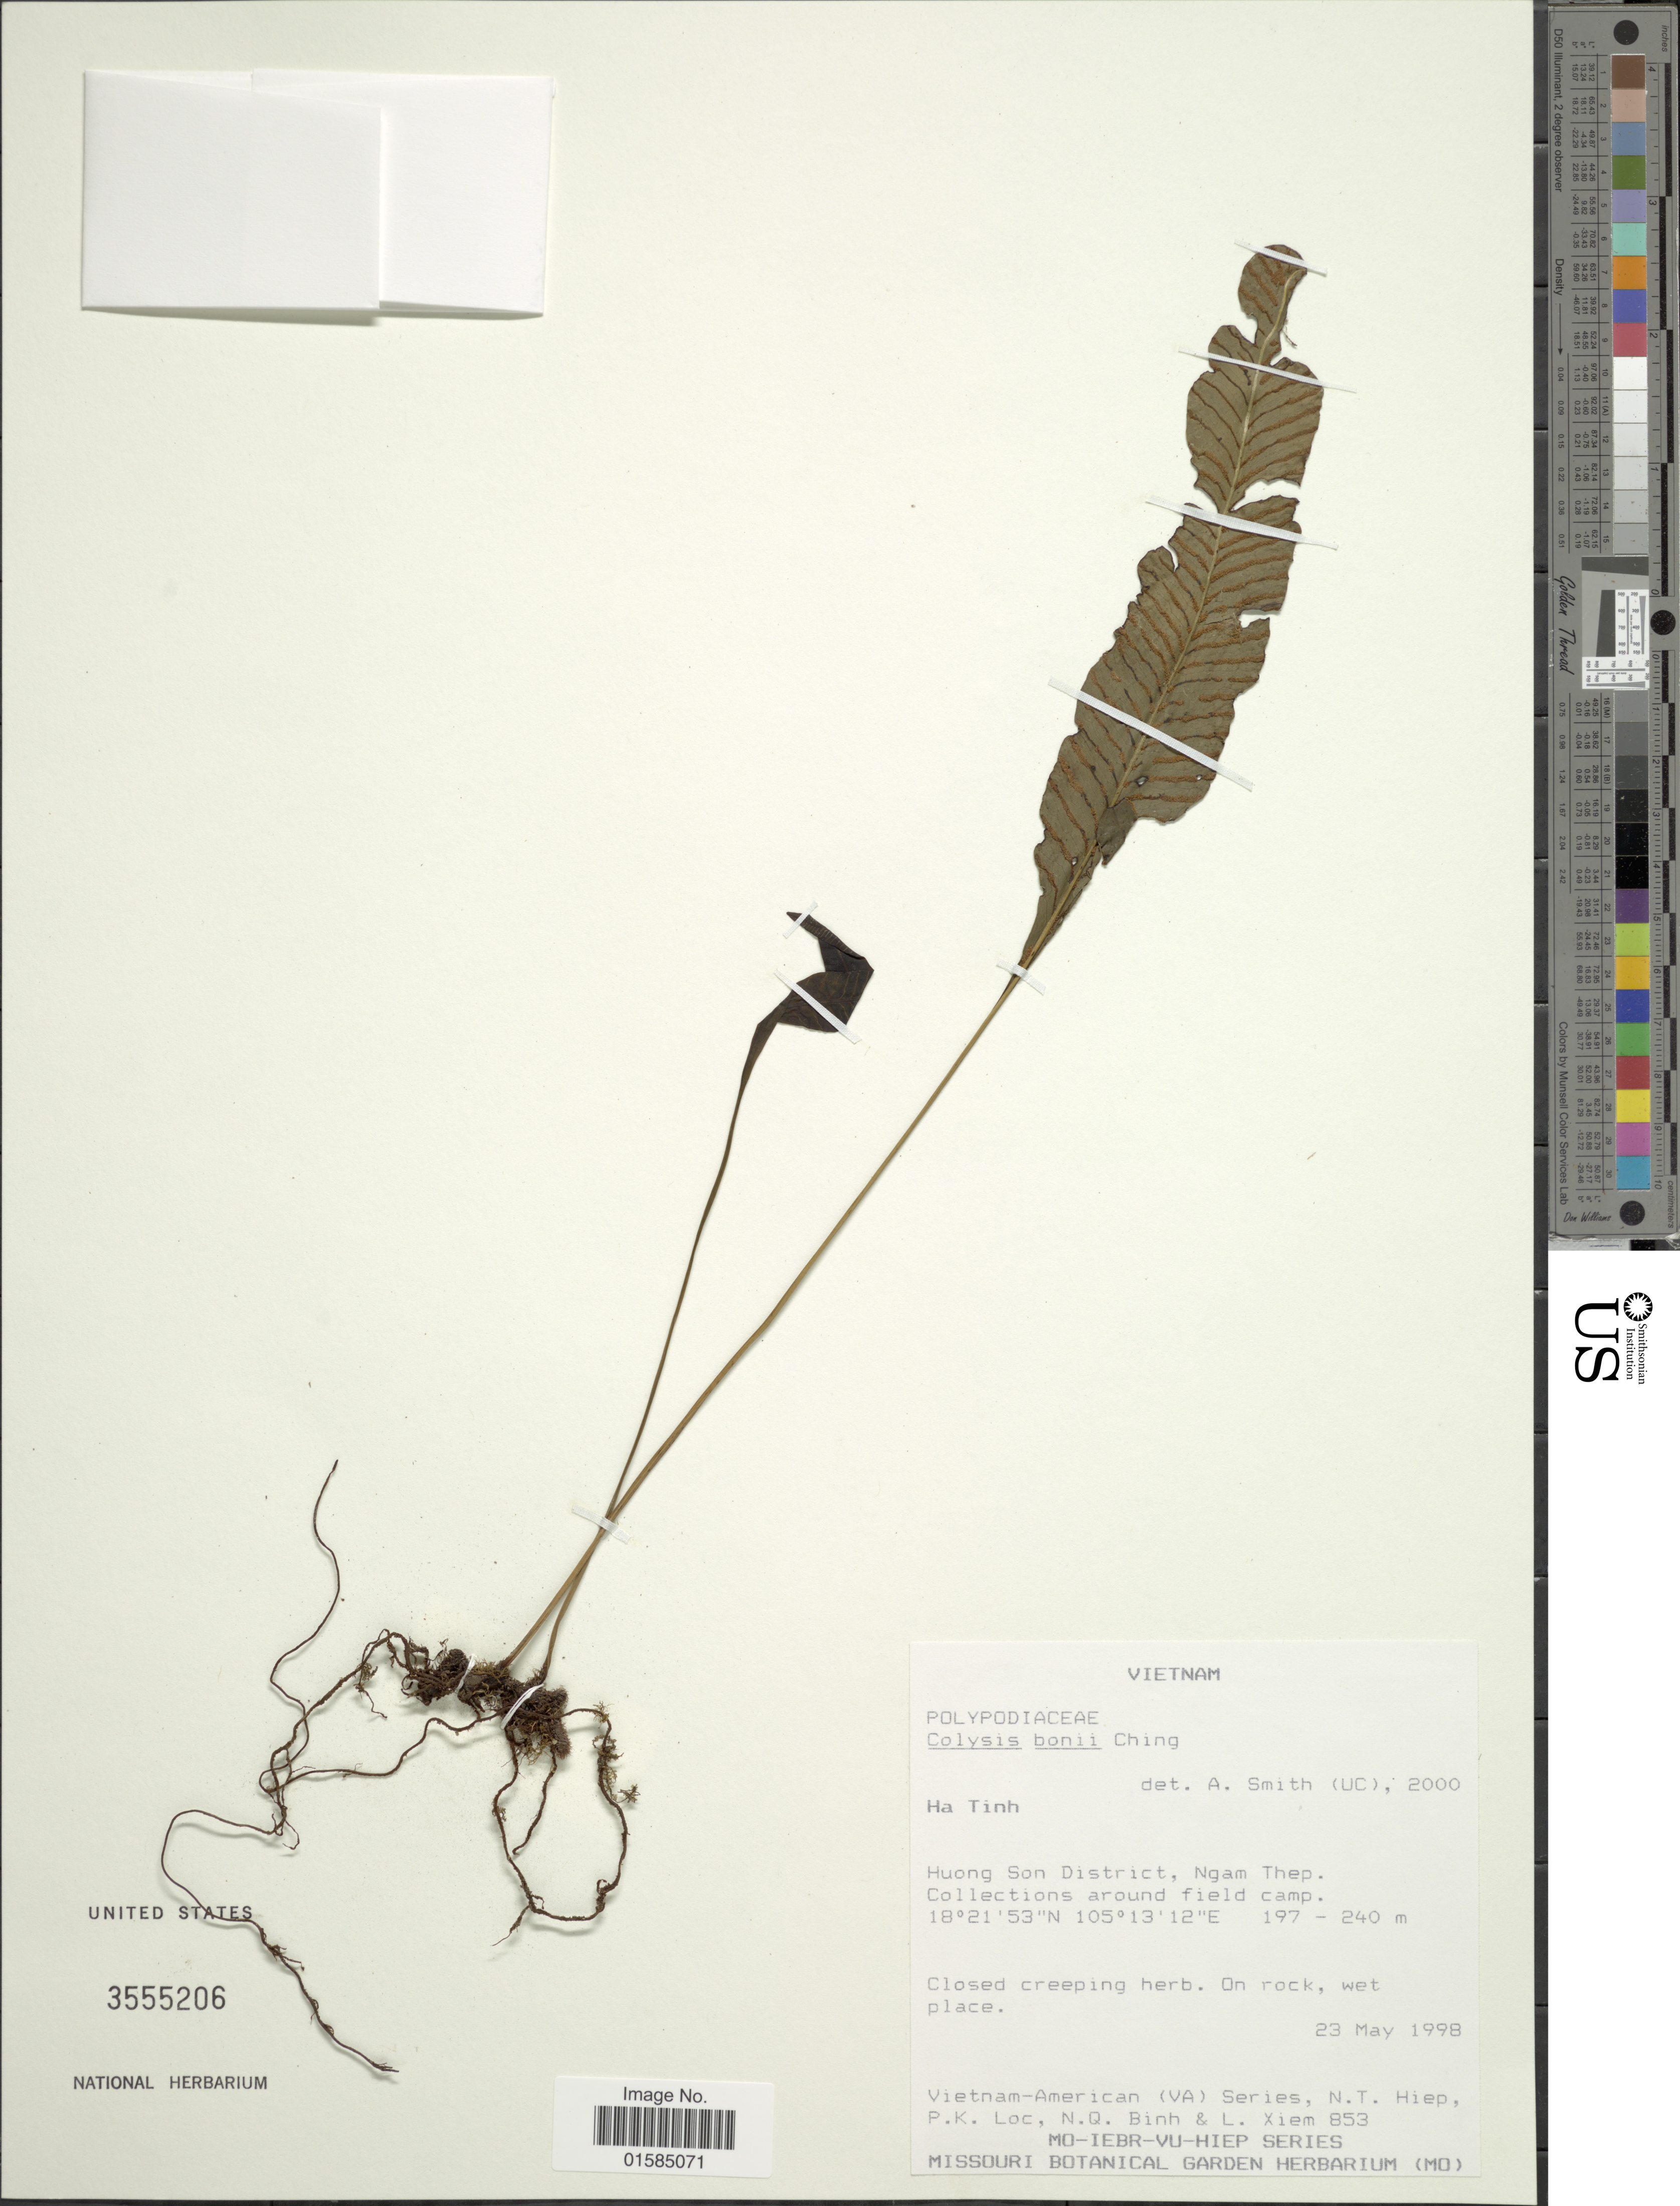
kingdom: Plantae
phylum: Tracheophyta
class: Polypodiopsida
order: Polypodiales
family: Polypodiaceae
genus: Leptochilus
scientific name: Leptochilus bonii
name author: (Christ) C. Chr.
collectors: N. T. Hiep, P. K. Lôc, N. Binh & L. Xiem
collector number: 853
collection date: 1998-05-23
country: Vietnam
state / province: Ha Tinh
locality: Vietnam, Ha Tinh, Huong Son District, Ngam Thep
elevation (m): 197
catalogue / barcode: US 3555206